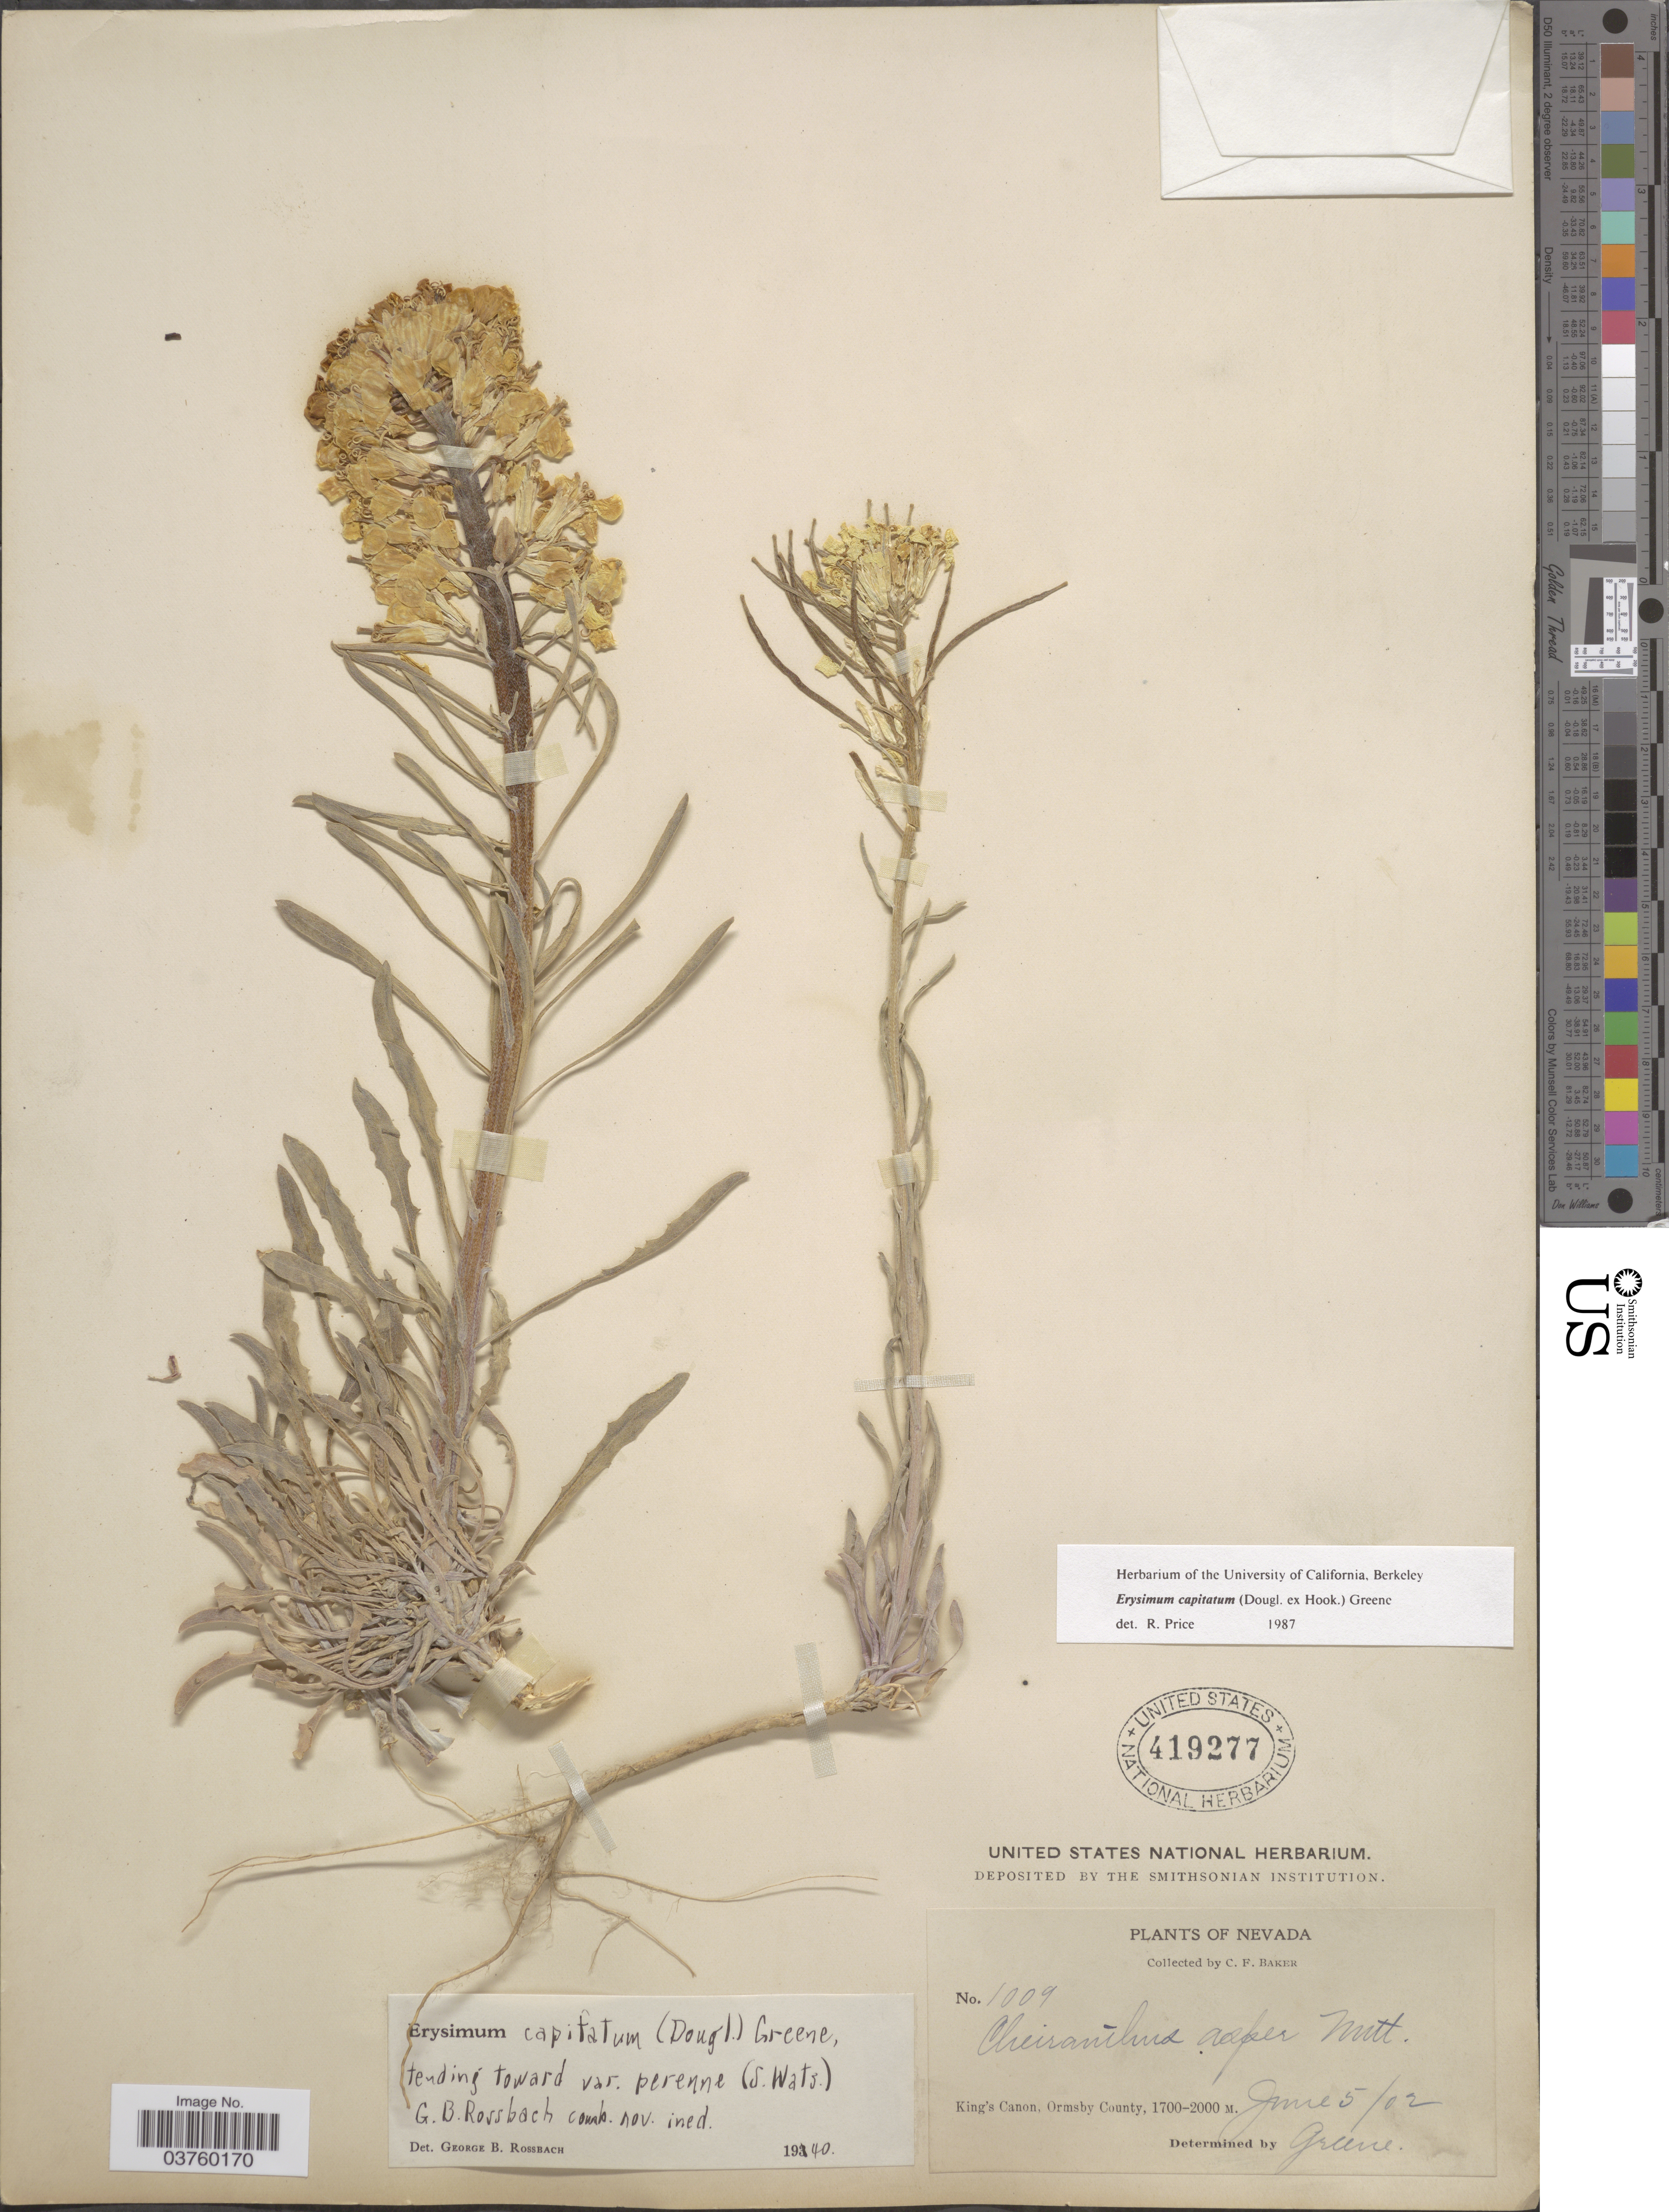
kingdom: Plantae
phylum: Tracheophyta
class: Magnoliopsida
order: Brassicales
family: Brassicaceae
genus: Erysimum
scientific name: Erysimum capitatum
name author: (Douglas ex Hook.) Greene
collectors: C. F. Baker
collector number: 1009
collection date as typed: Transcribed d/m/y: 5/6/2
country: United States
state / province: Nevada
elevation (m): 1700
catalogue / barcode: US 419277